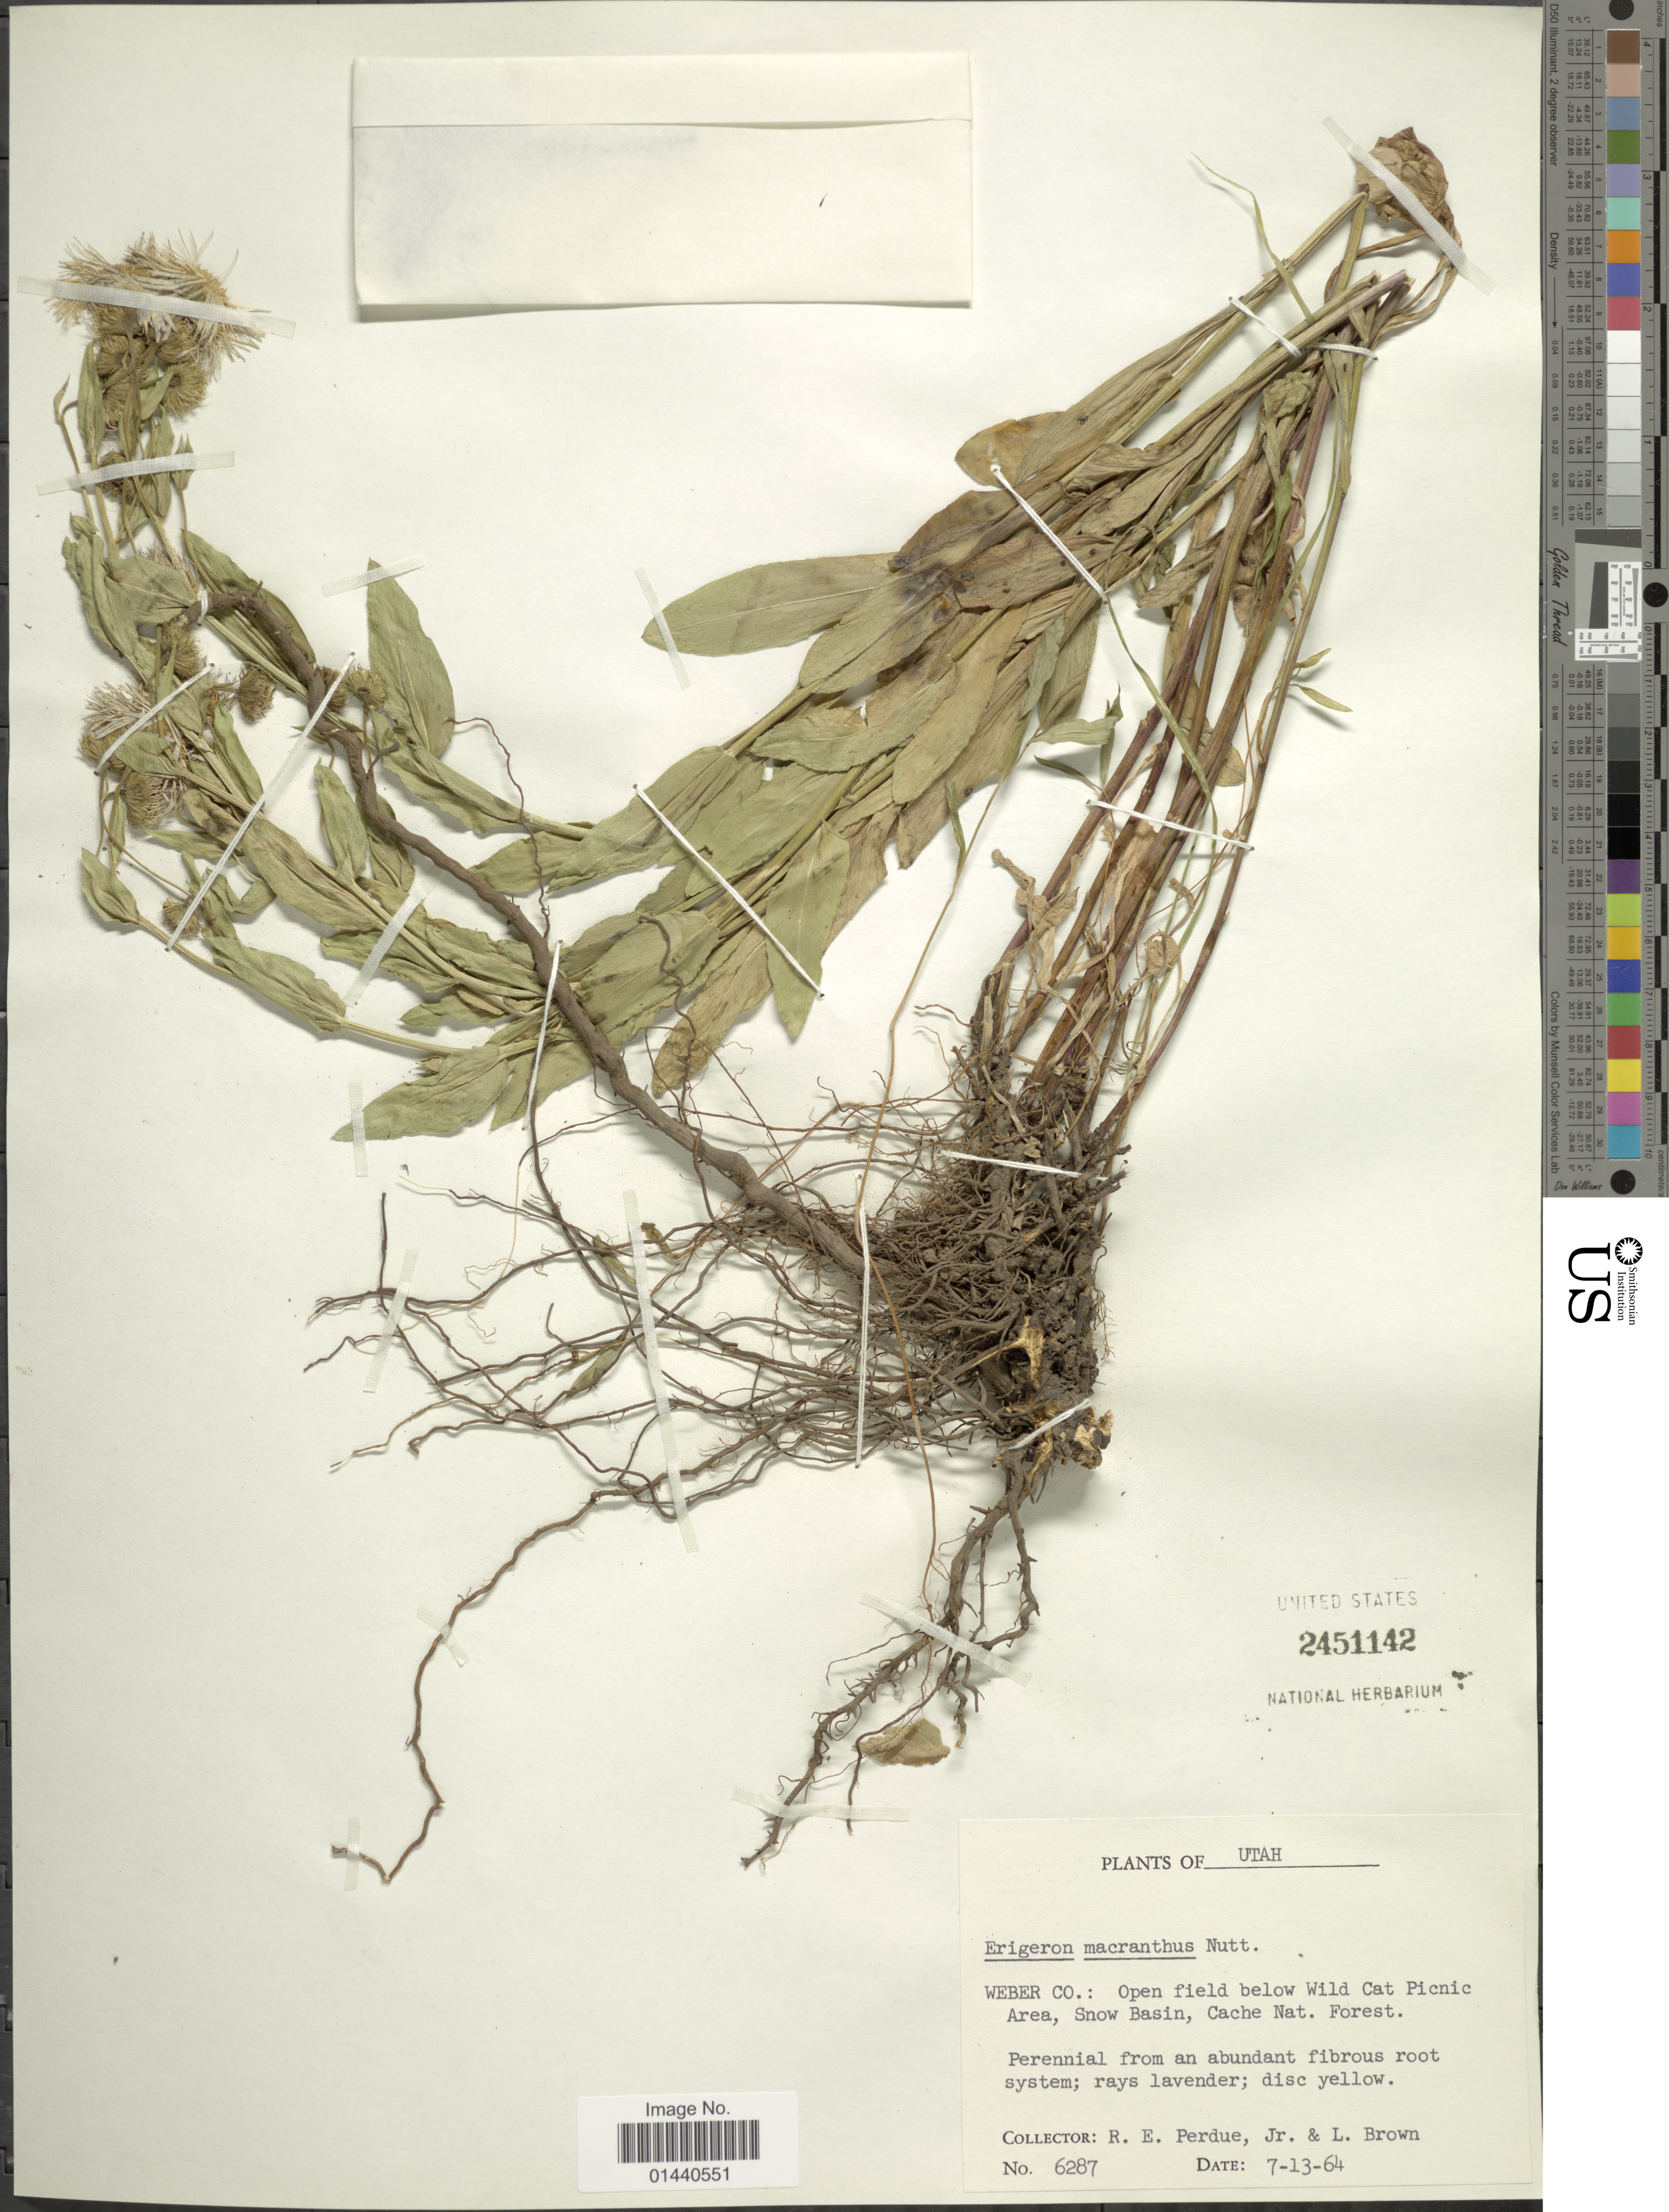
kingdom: Plantae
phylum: Tracheophyta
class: Magnoliopsida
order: Asterales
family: Asteraceae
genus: Erigeron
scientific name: Erigeron speciosus var. macranthus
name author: (Nutt.) Cronq.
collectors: R. E. Perdue & L. Brown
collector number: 6287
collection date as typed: Transcribed d/m/y: 13/7/64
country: United States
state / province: Utah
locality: Weber Co.: Open field below Wild Cat Picnic Area, Snow Basin, Cache Nat. Forest.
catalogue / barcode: US 2451142